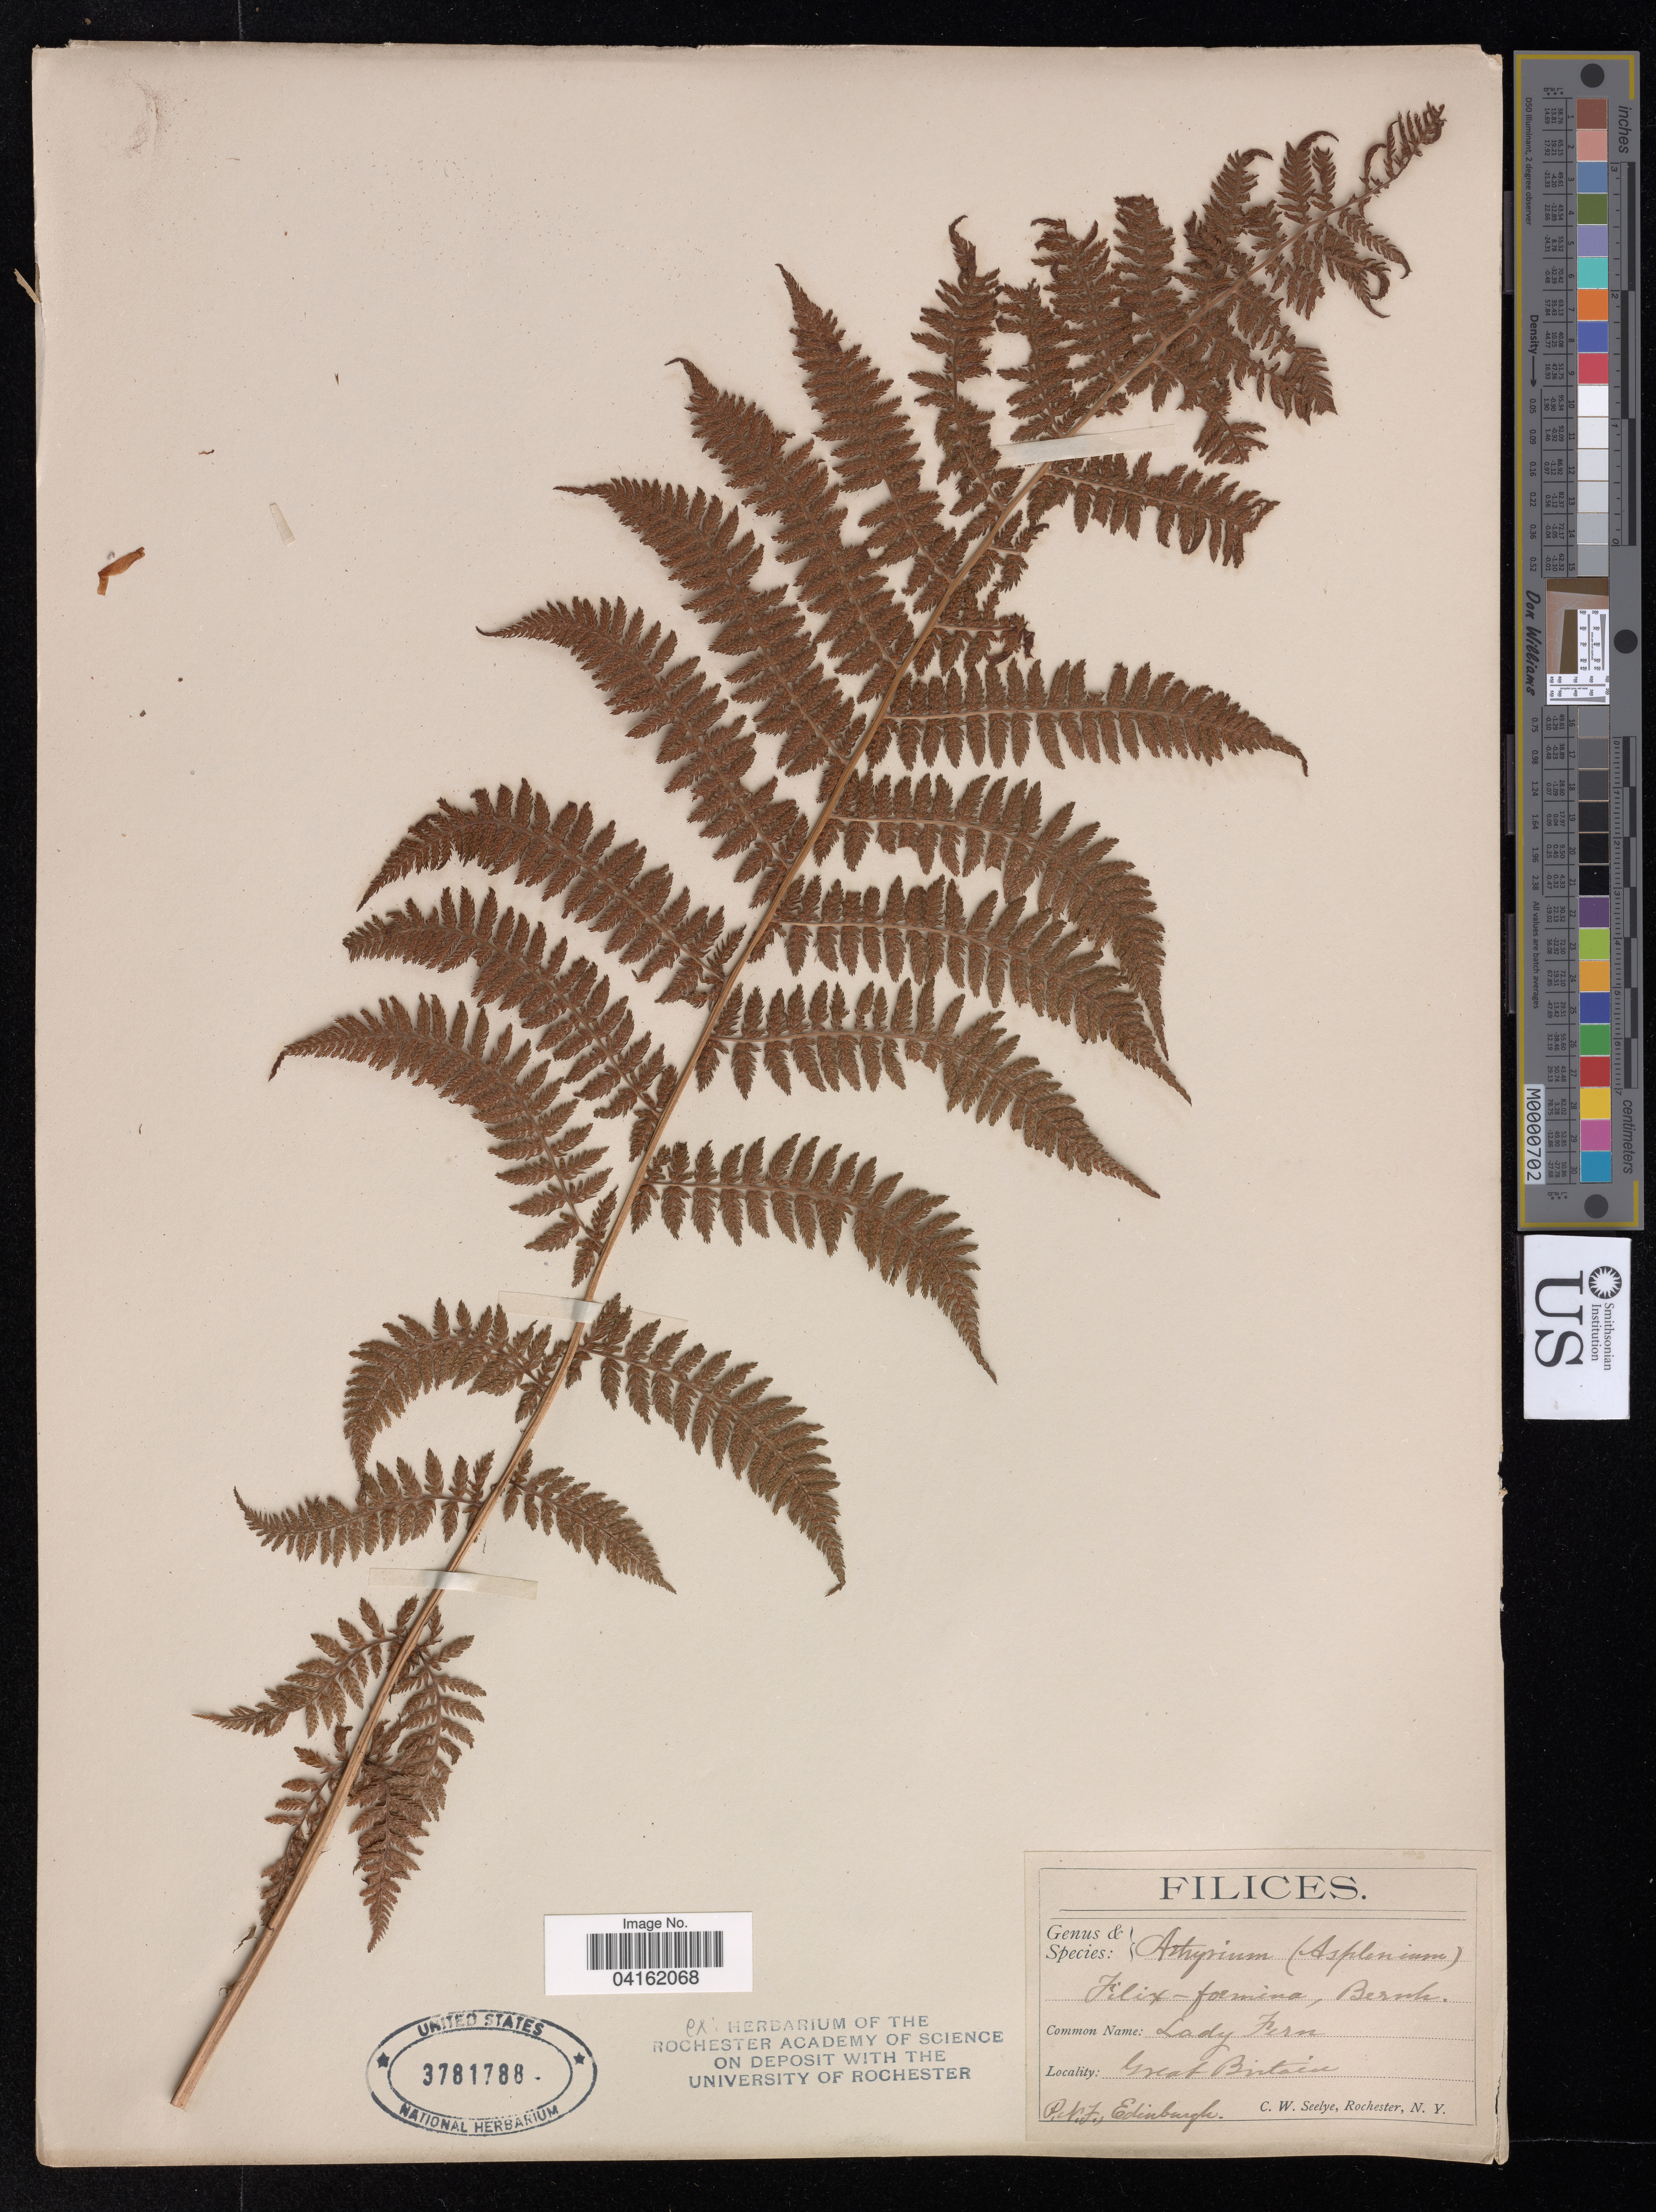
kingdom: Plantae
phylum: Tracheophyta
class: Polypodiopsida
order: Polypodiales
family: Athyriaceae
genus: Athyrium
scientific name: Athyrium filix-femina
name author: (L.) Roth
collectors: C. Seelye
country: United Kingdom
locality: British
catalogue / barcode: US 3781788